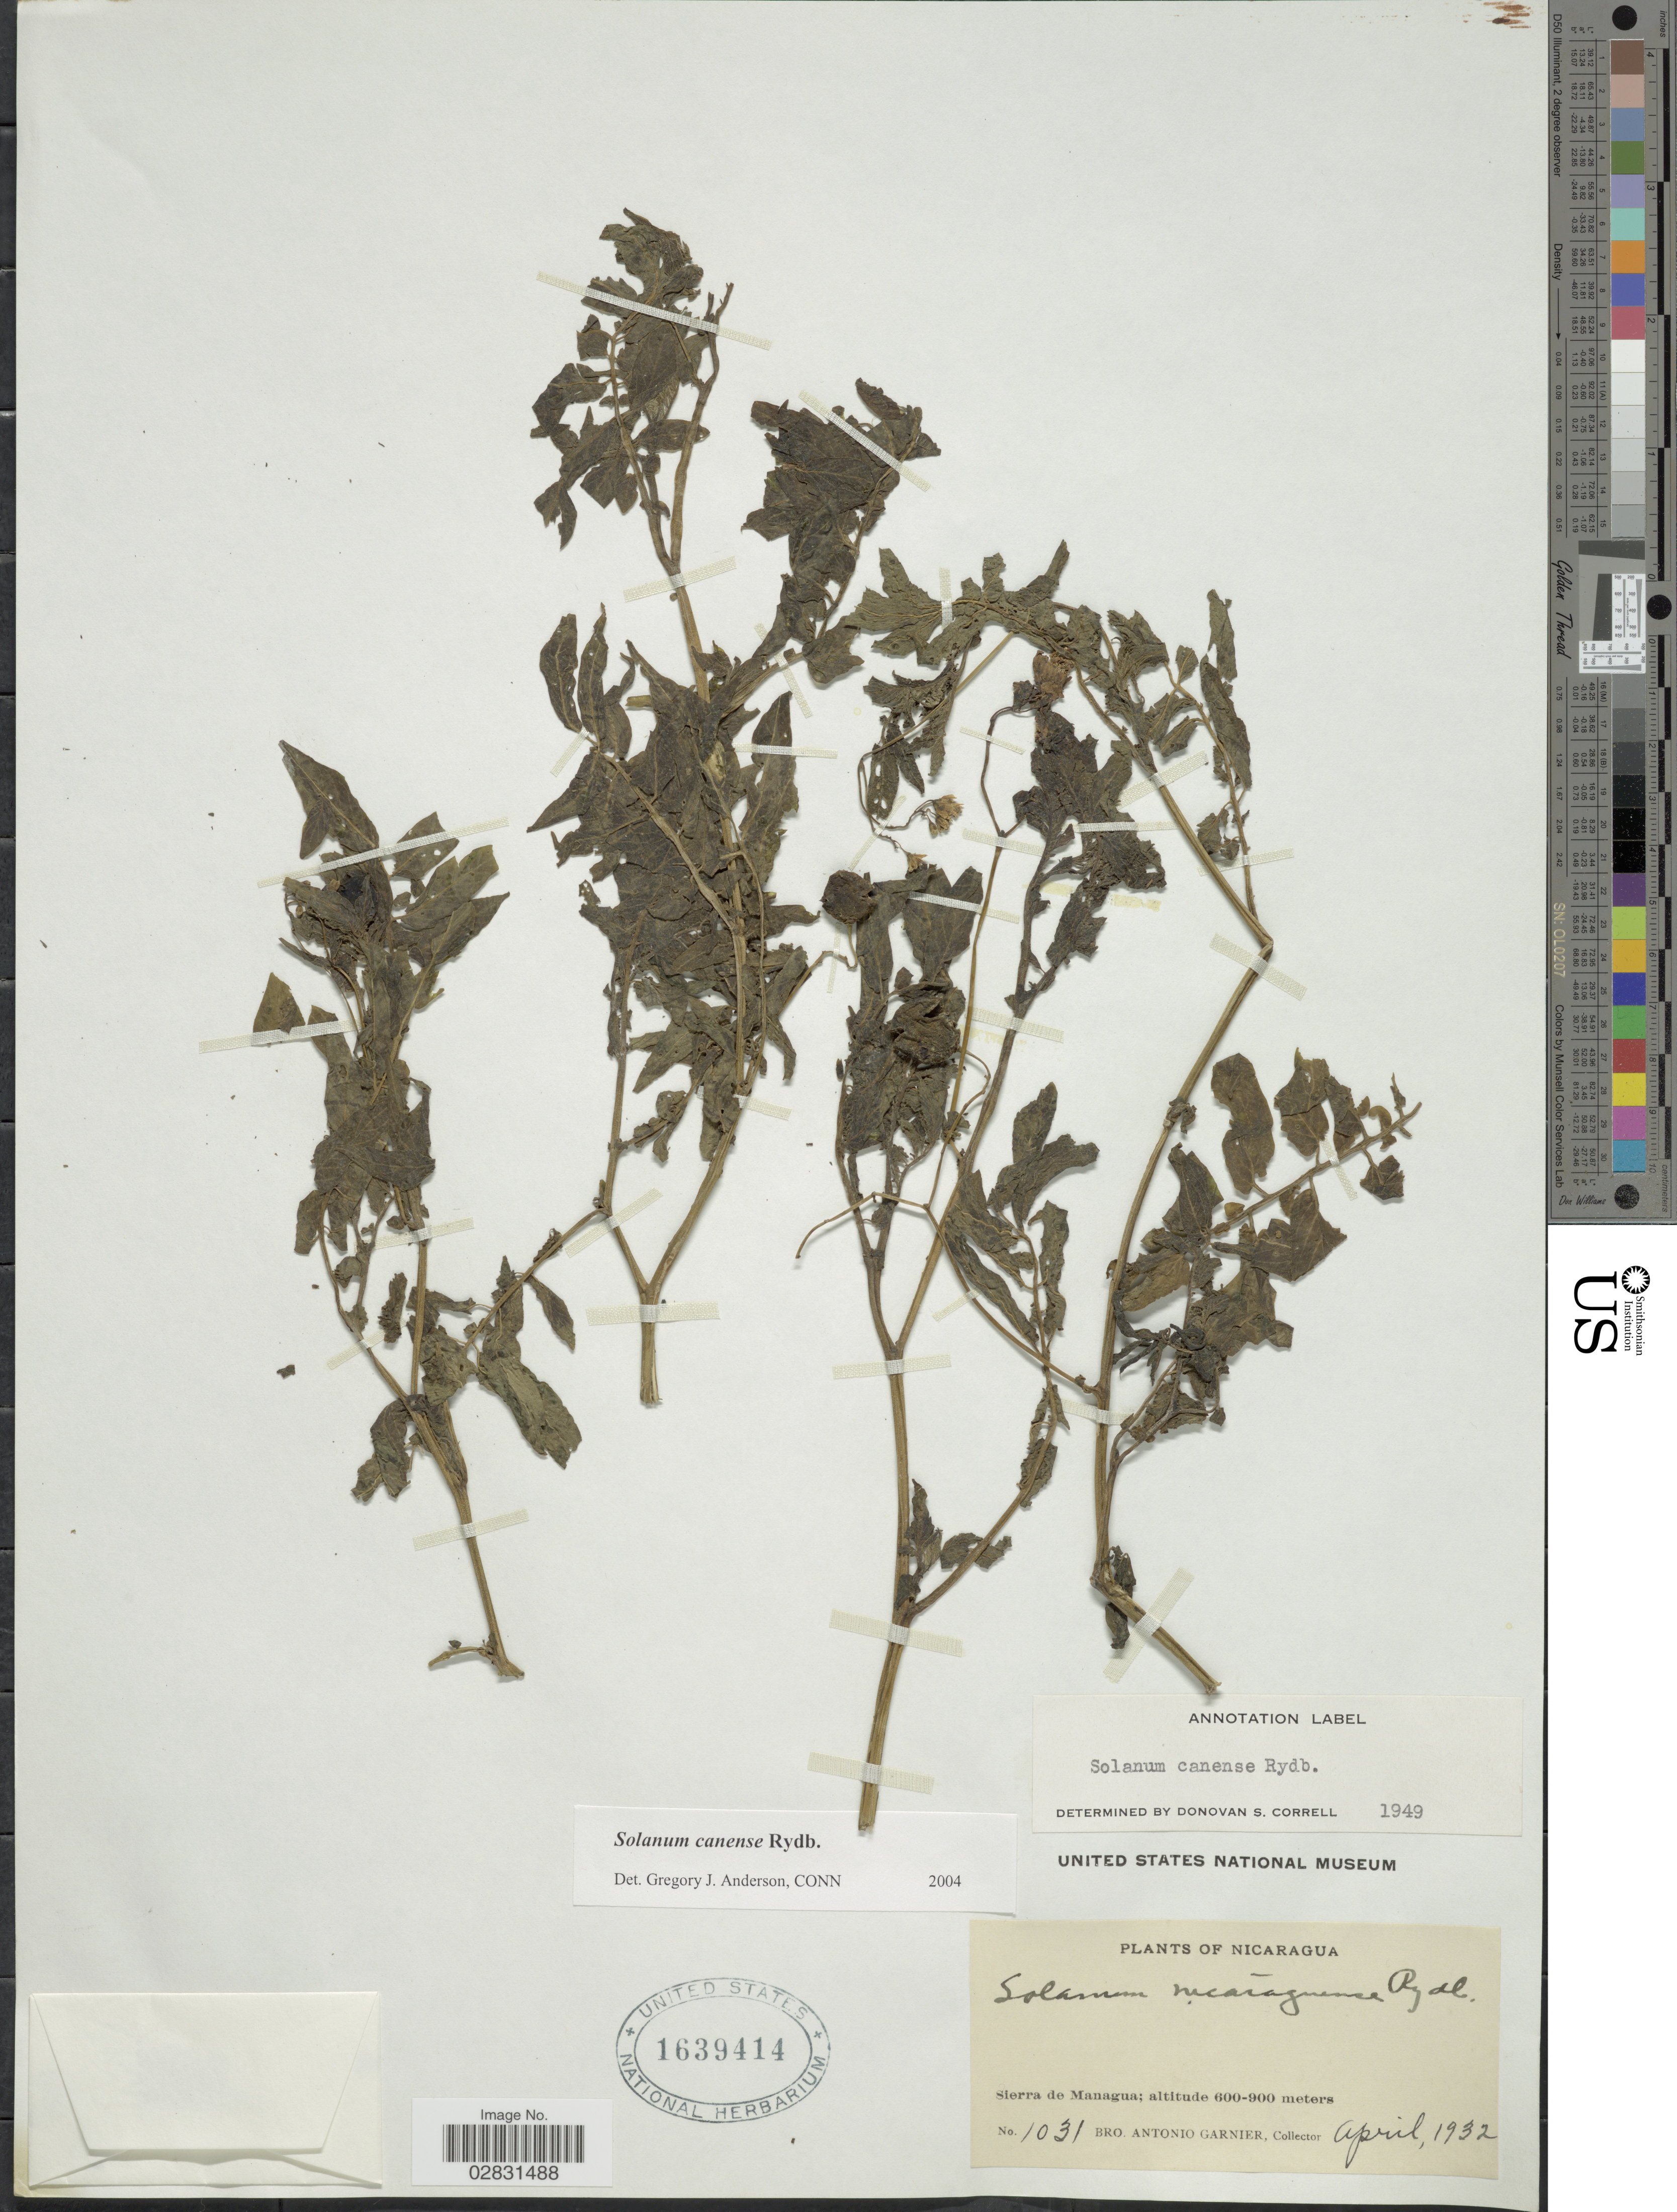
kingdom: Plantae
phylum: Tracheophyta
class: Magnoliopsida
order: Solanales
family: Solanaceae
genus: Solanum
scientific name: Solanum canense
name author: Rydb.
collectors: Bro. A. Garnier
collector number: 1031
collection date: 1932-04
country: Nicaragua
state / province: Managua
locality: Sierra de Managua.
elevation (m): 600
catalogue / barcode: US 1639414